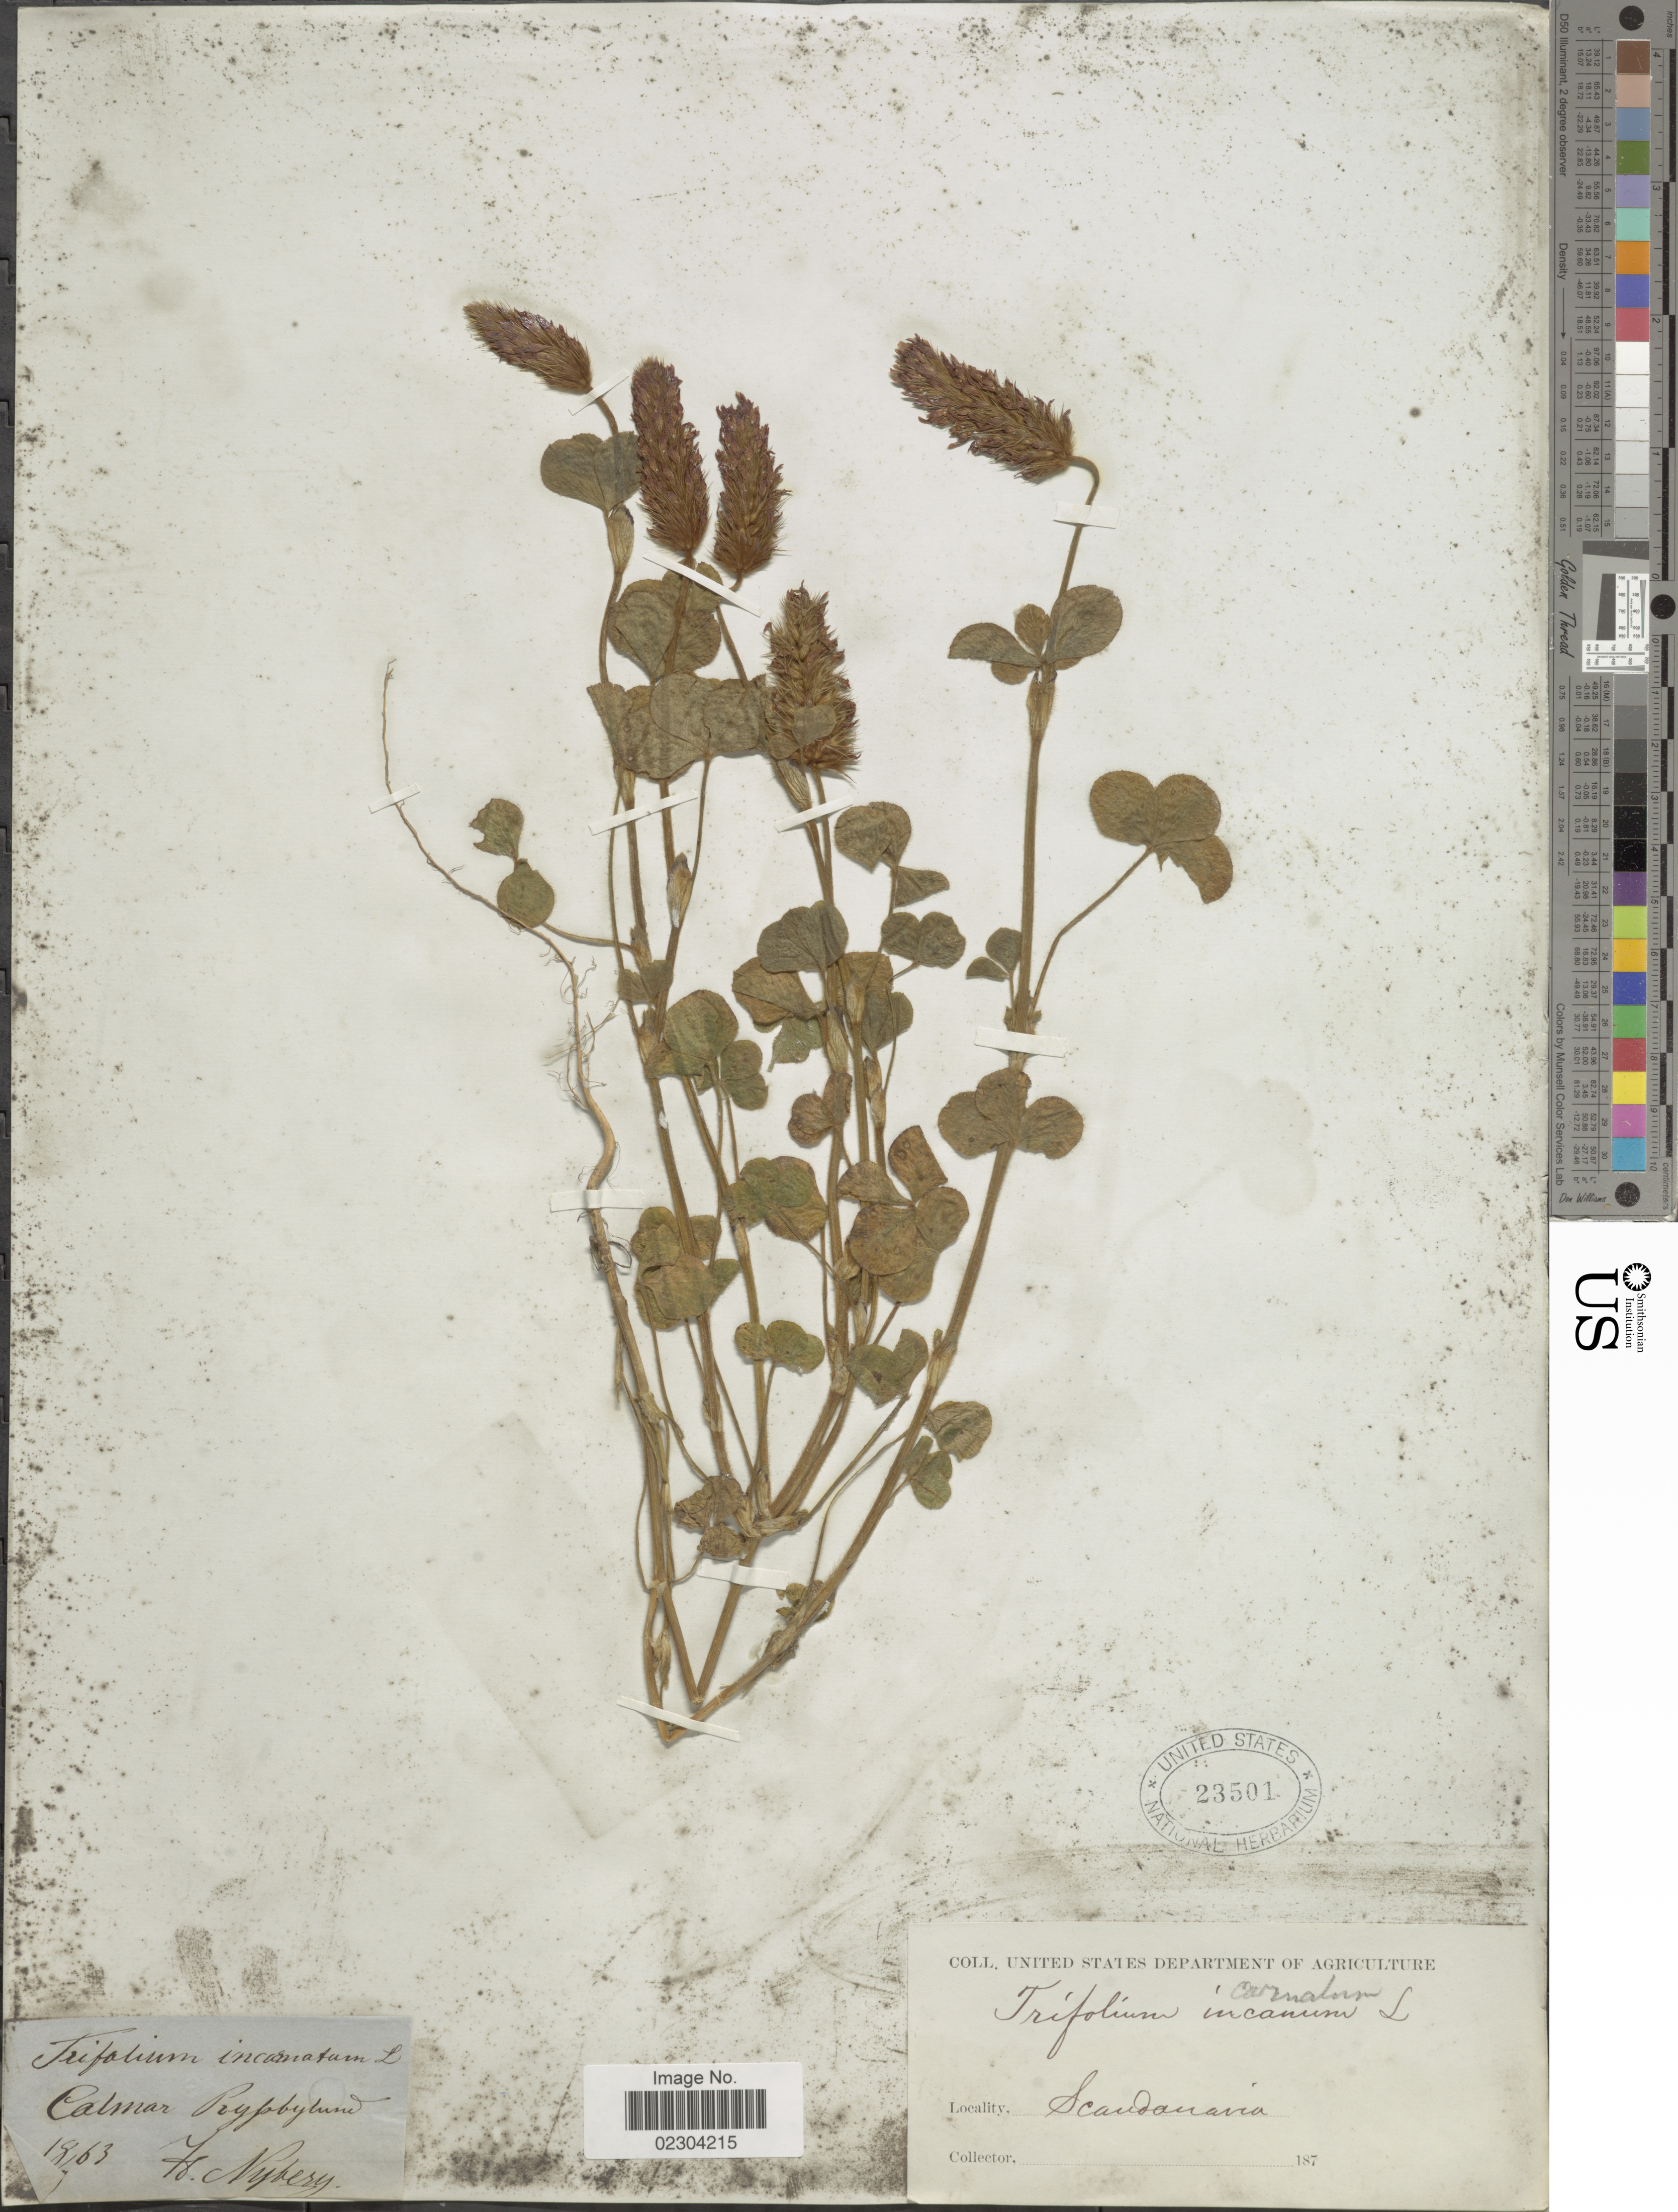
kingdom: Plantae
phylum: Tracheophyta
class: Magnoliopsida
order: Fabales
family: Fabaceae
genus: Trifolium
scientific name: Trifolium incarnatum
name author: L.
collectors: Nybery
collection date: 1863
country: Sweden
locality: Scandanavia, Calmar [ = Kalmar] Prypbybund [interpreted]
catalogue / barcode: US 23501